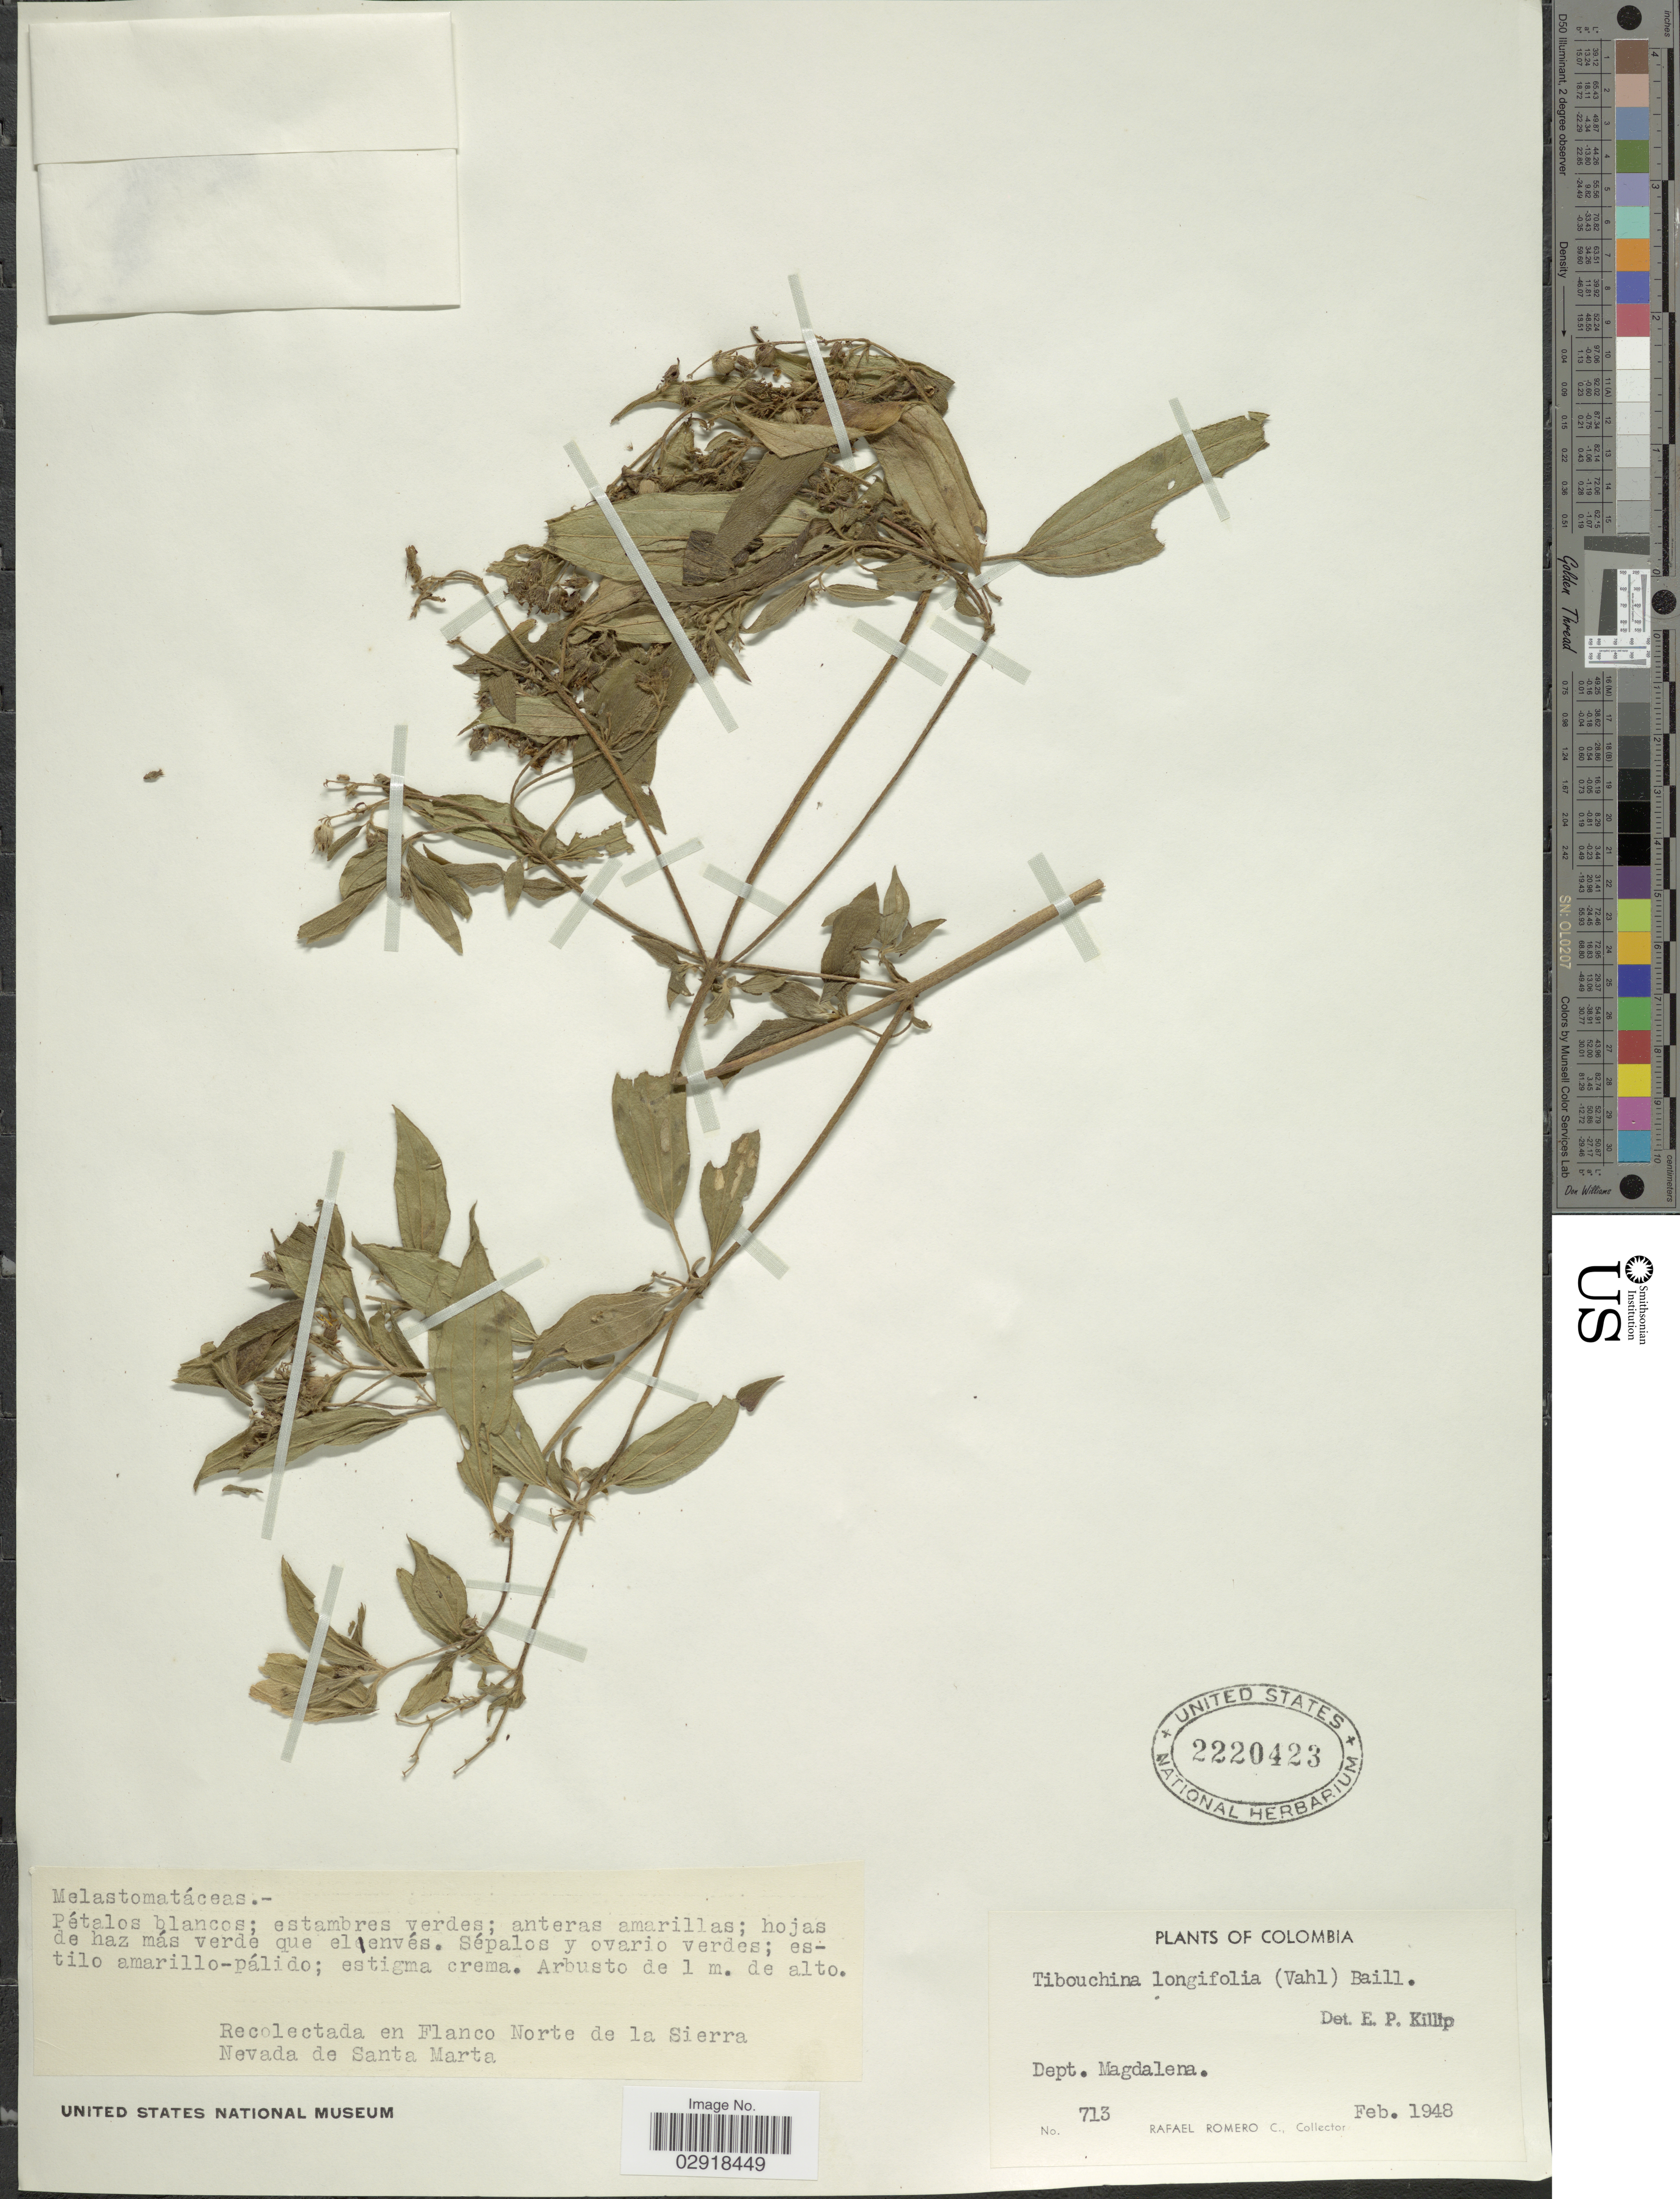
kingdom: Plantae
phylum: Tracheophyta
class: Magnoliopsida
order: Myrtales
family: Melastomataceae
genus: Chaetogastra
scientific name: Chaetogastra longifolia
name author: (Vahl) DC.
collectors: R. Romero Castañeda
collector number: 713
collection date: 1948-02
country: Colombia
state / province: Magdalena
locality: Flanco Norte de la Sierra, Nevada de Santa Marta, Dept. Magdalena.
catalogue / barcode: US 2220423